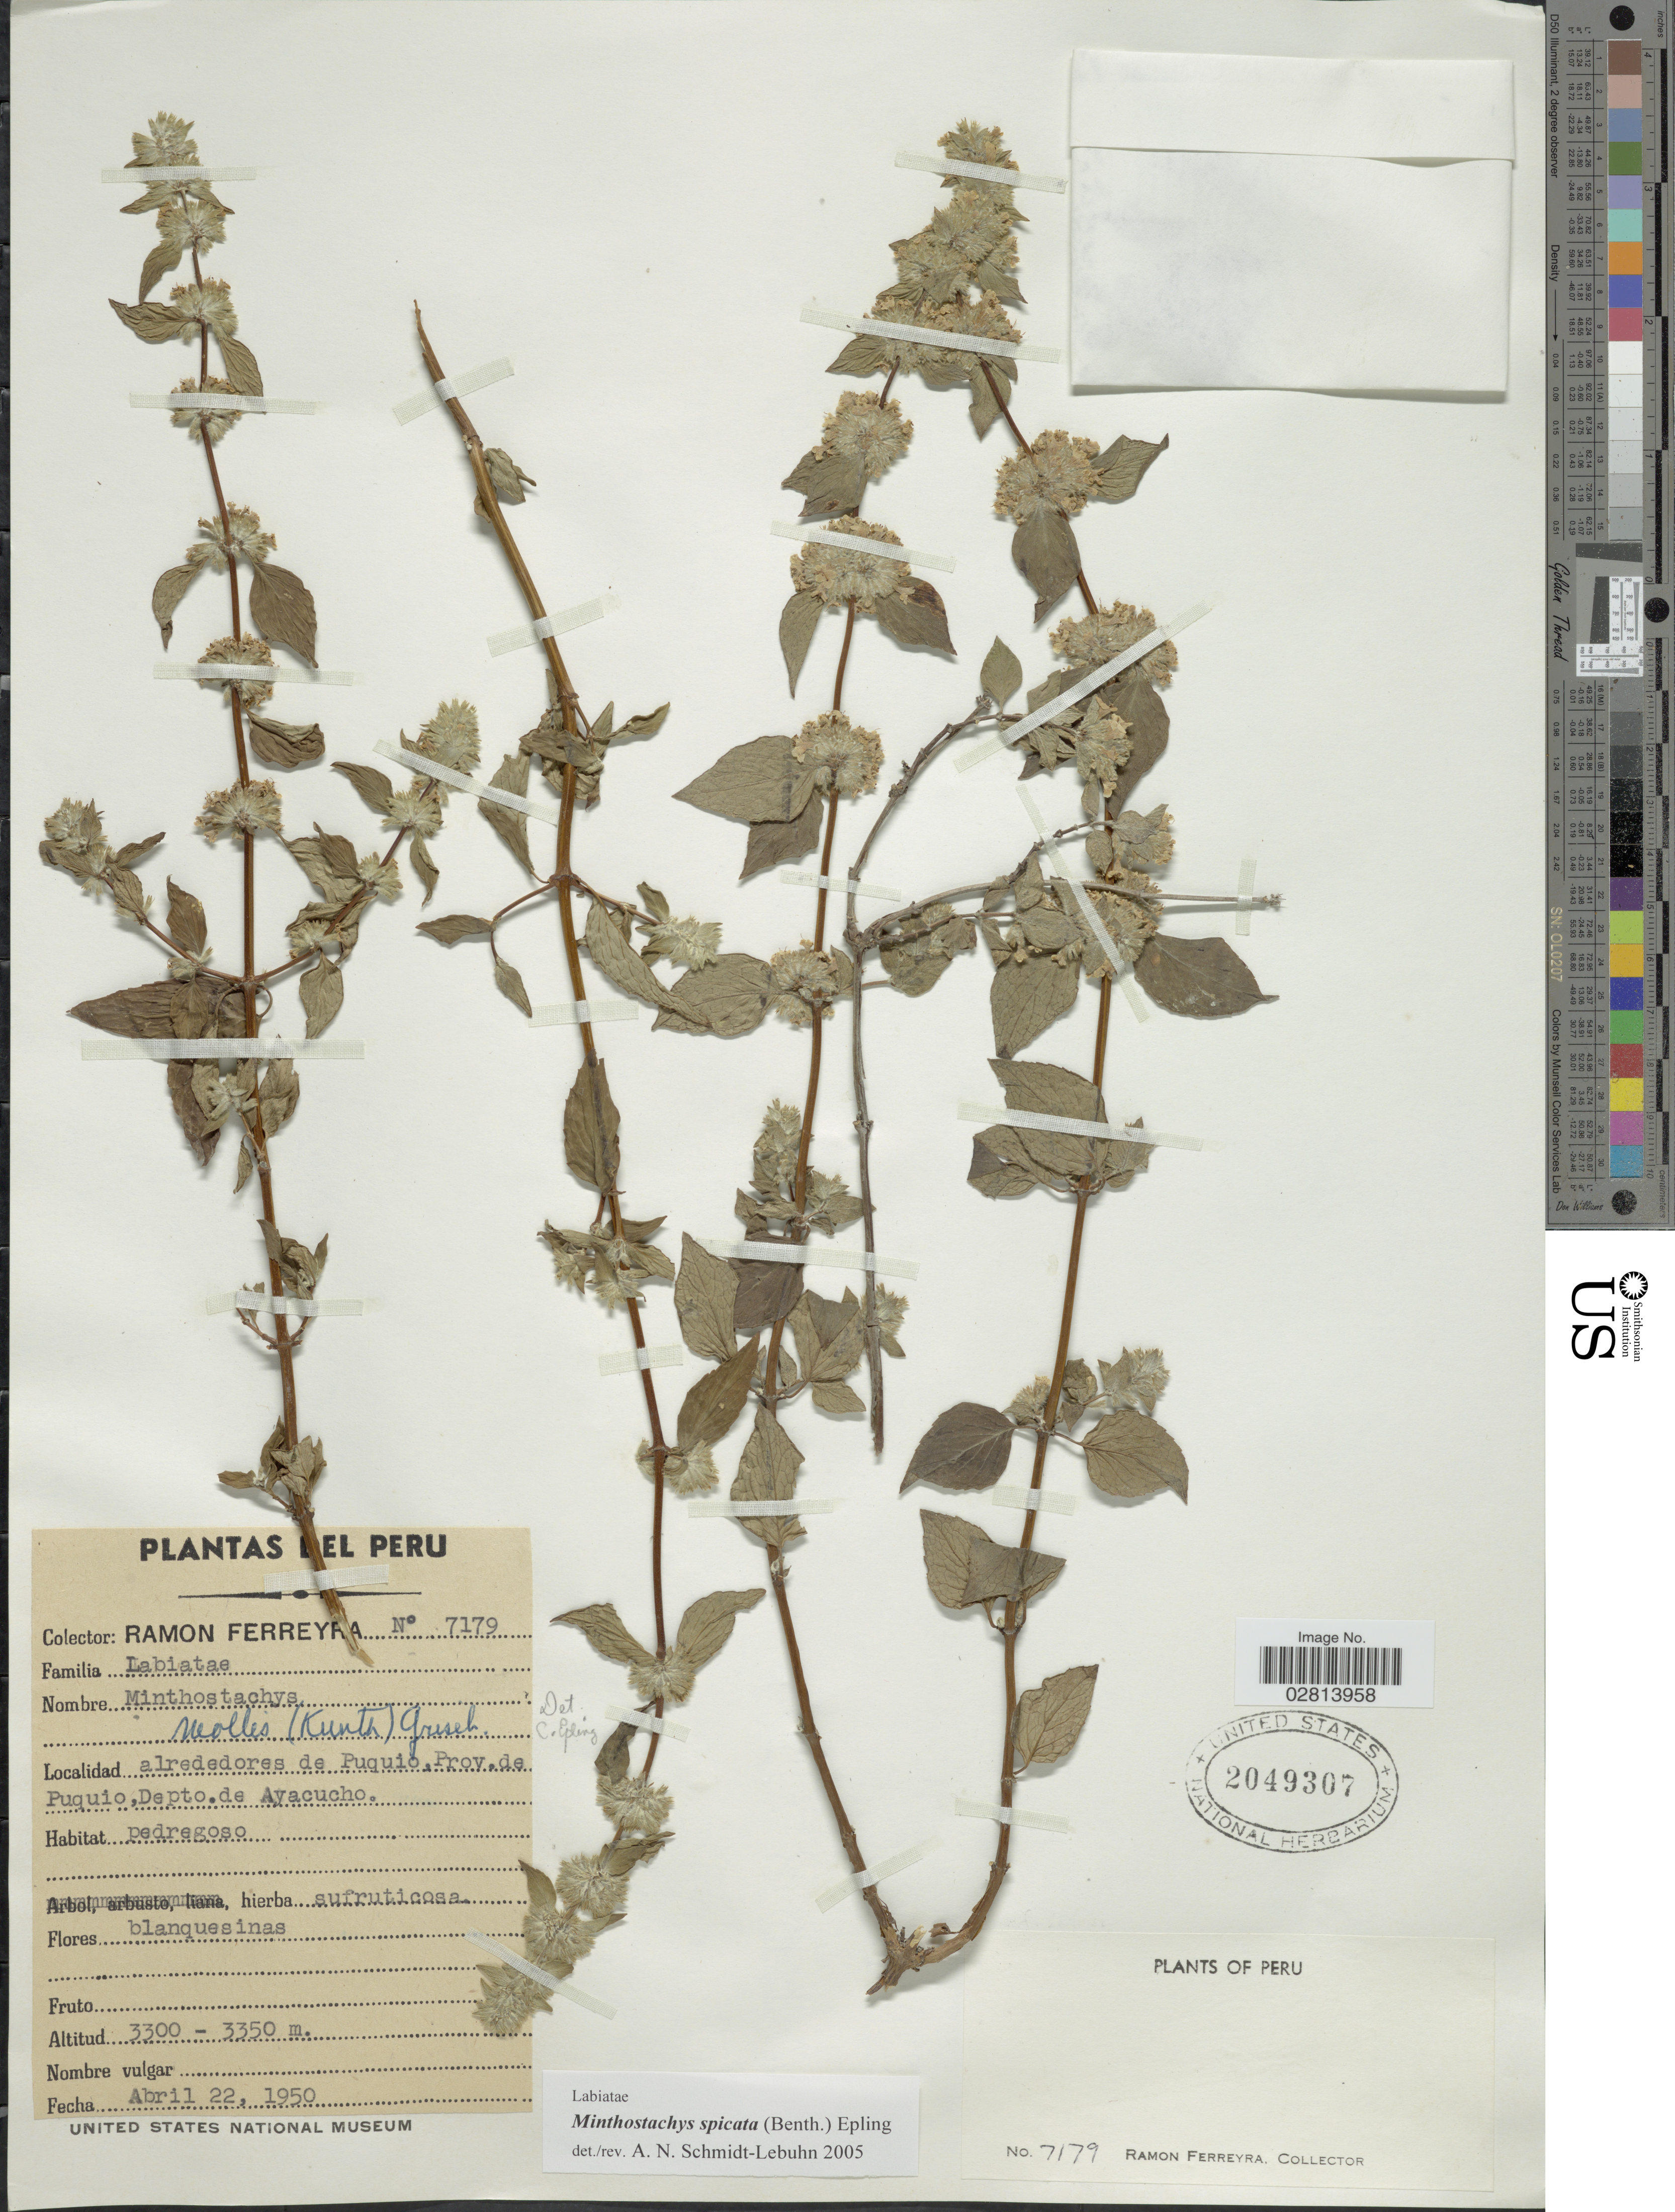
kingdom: Plantae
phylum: Tracheophyta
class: Magnoliopsida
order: Lamiales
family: Lamiaceae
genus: Minthostachys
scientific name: Minthostachys spicata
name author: (Benth.) Epling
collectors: R. A. Ferreyra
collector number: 7179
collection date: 1950-04-22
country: Peru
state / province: Ayacucho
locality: Alrededores de Puquio, Prov. de Puquio, Depto. de Ayacucho.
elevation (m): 3300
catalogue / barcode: US 2049307